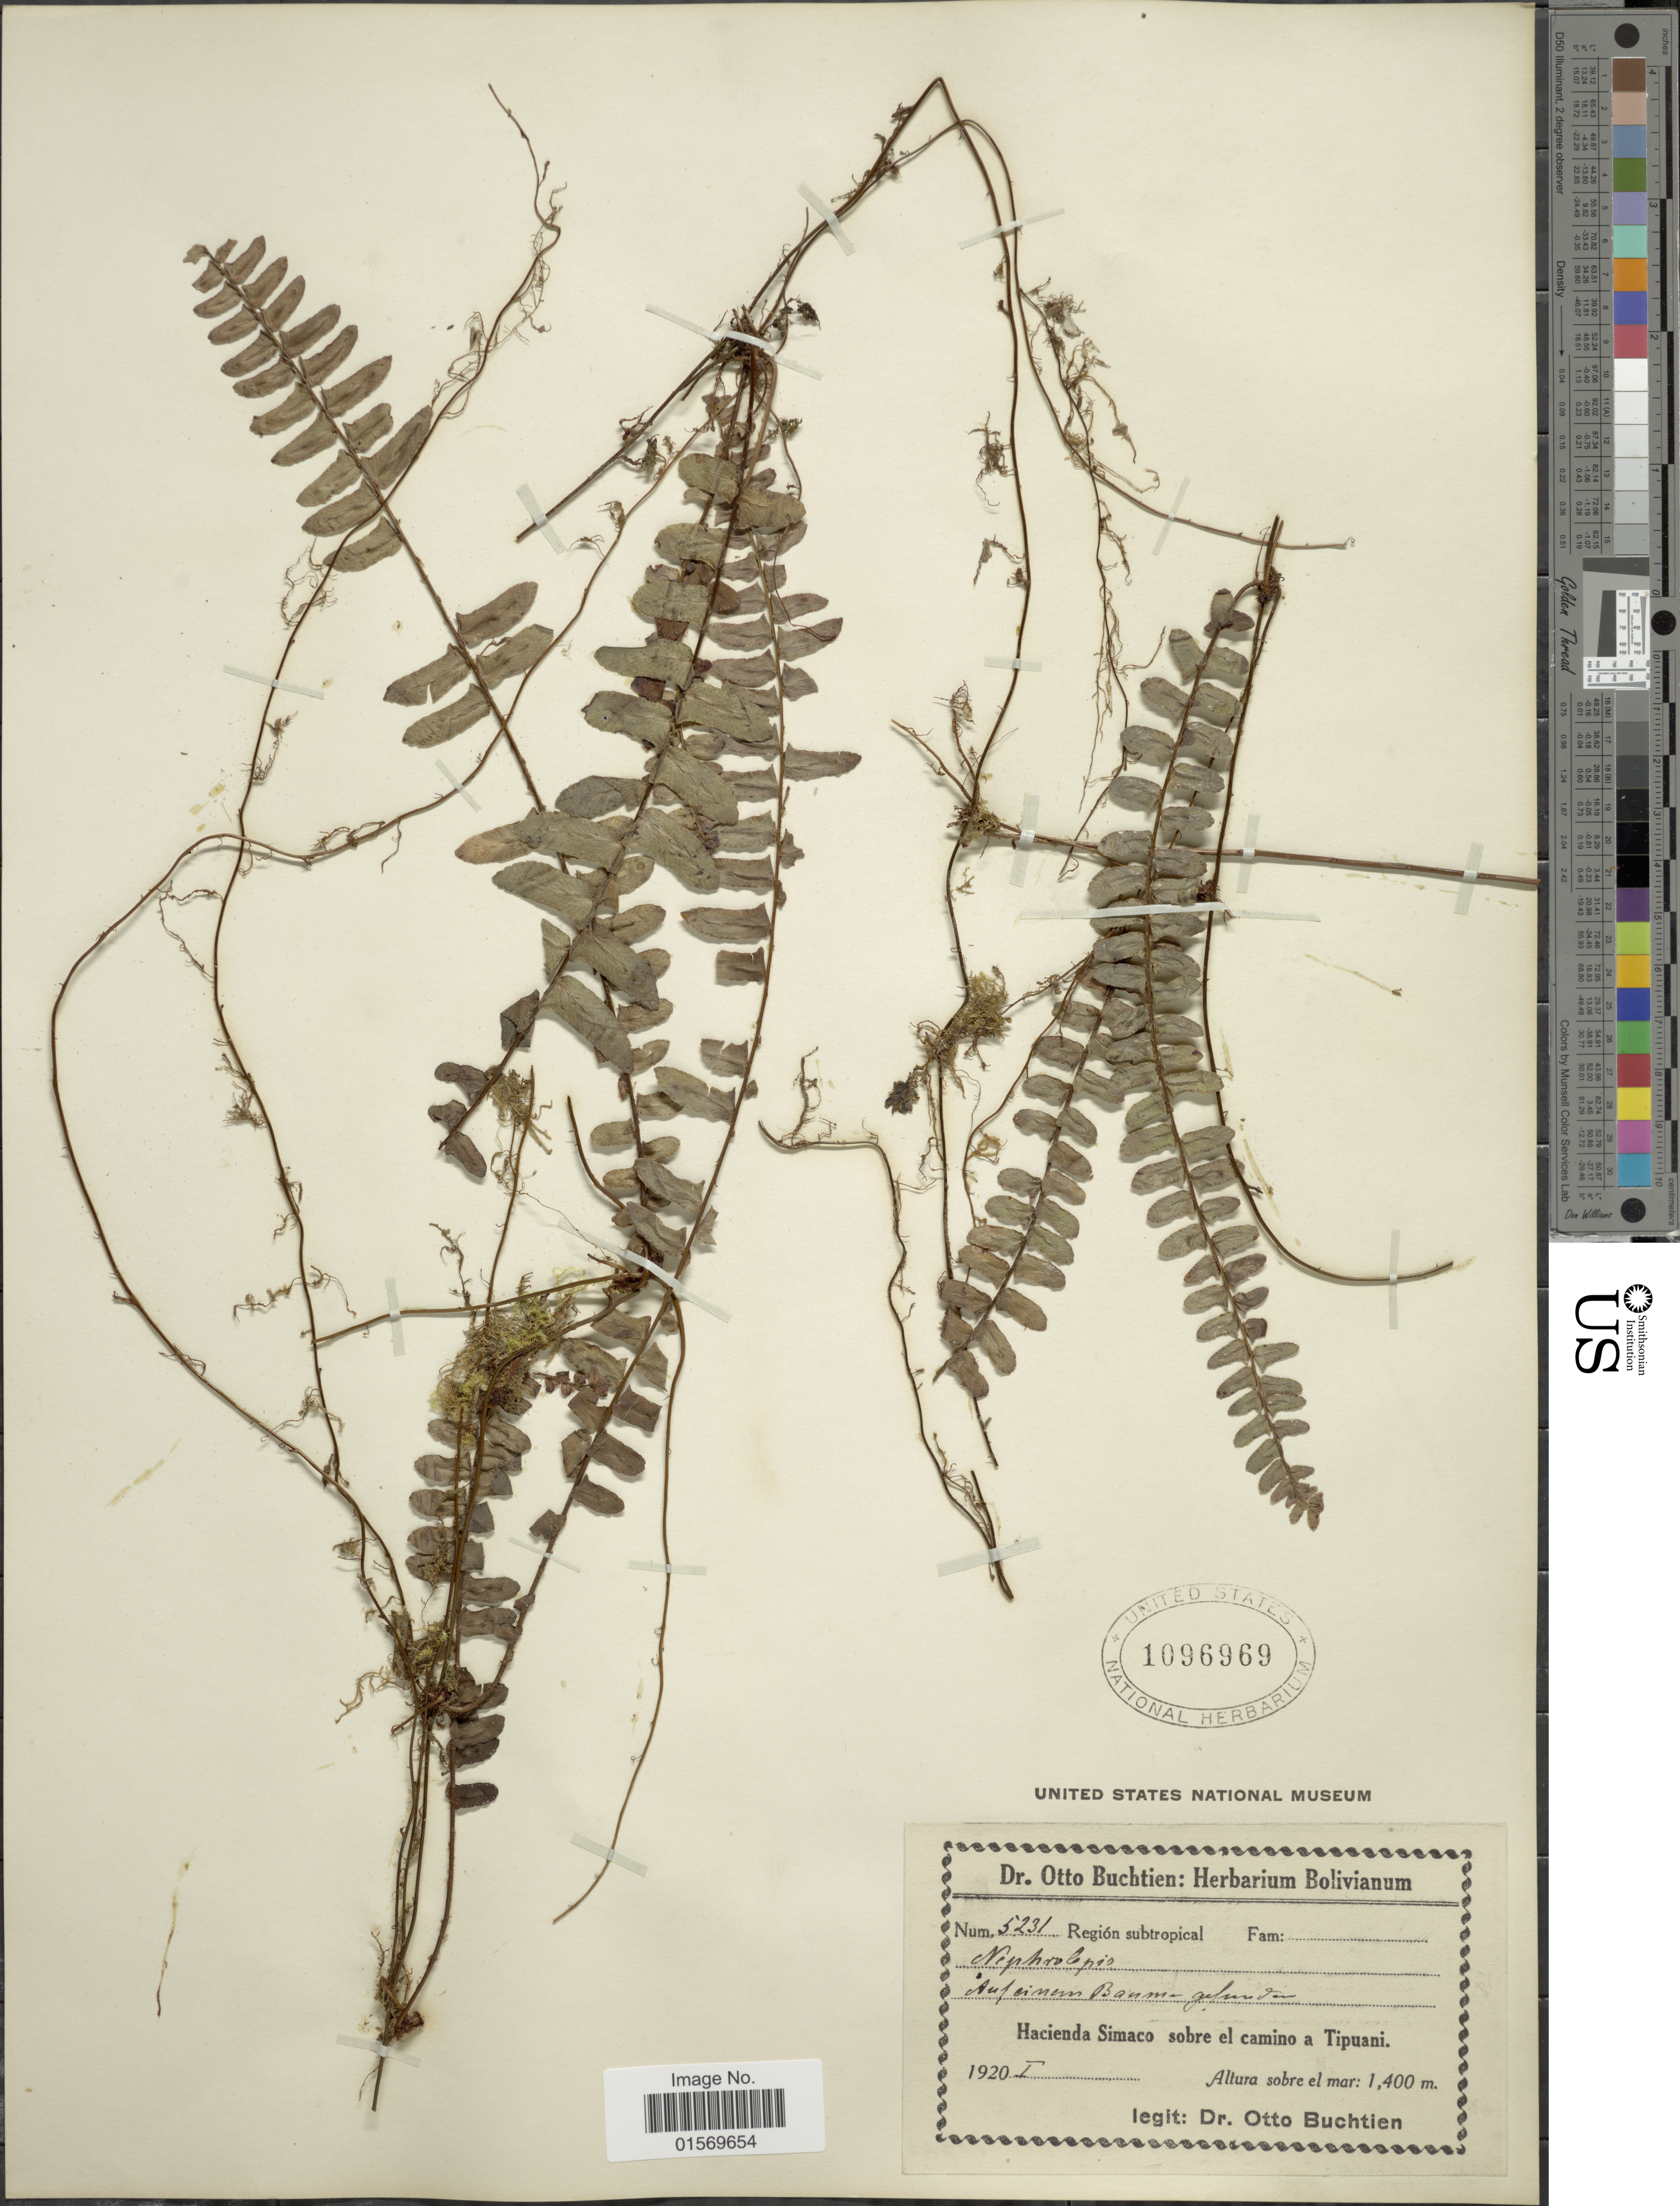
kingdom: Plantae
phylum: Tracheophyta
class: Polypodiopsida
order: Polypodiales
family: Nephrolepidaceae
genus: Nephrolepis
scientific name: Nephrolepis cordifolia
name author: (L.) C. Presl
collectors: O. Buchtien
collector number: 5231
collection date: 1920-01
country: Bolivia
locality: Hacienda Simaco sobre el camino a Tipuani.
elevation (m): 1400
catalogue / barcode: US 1096969